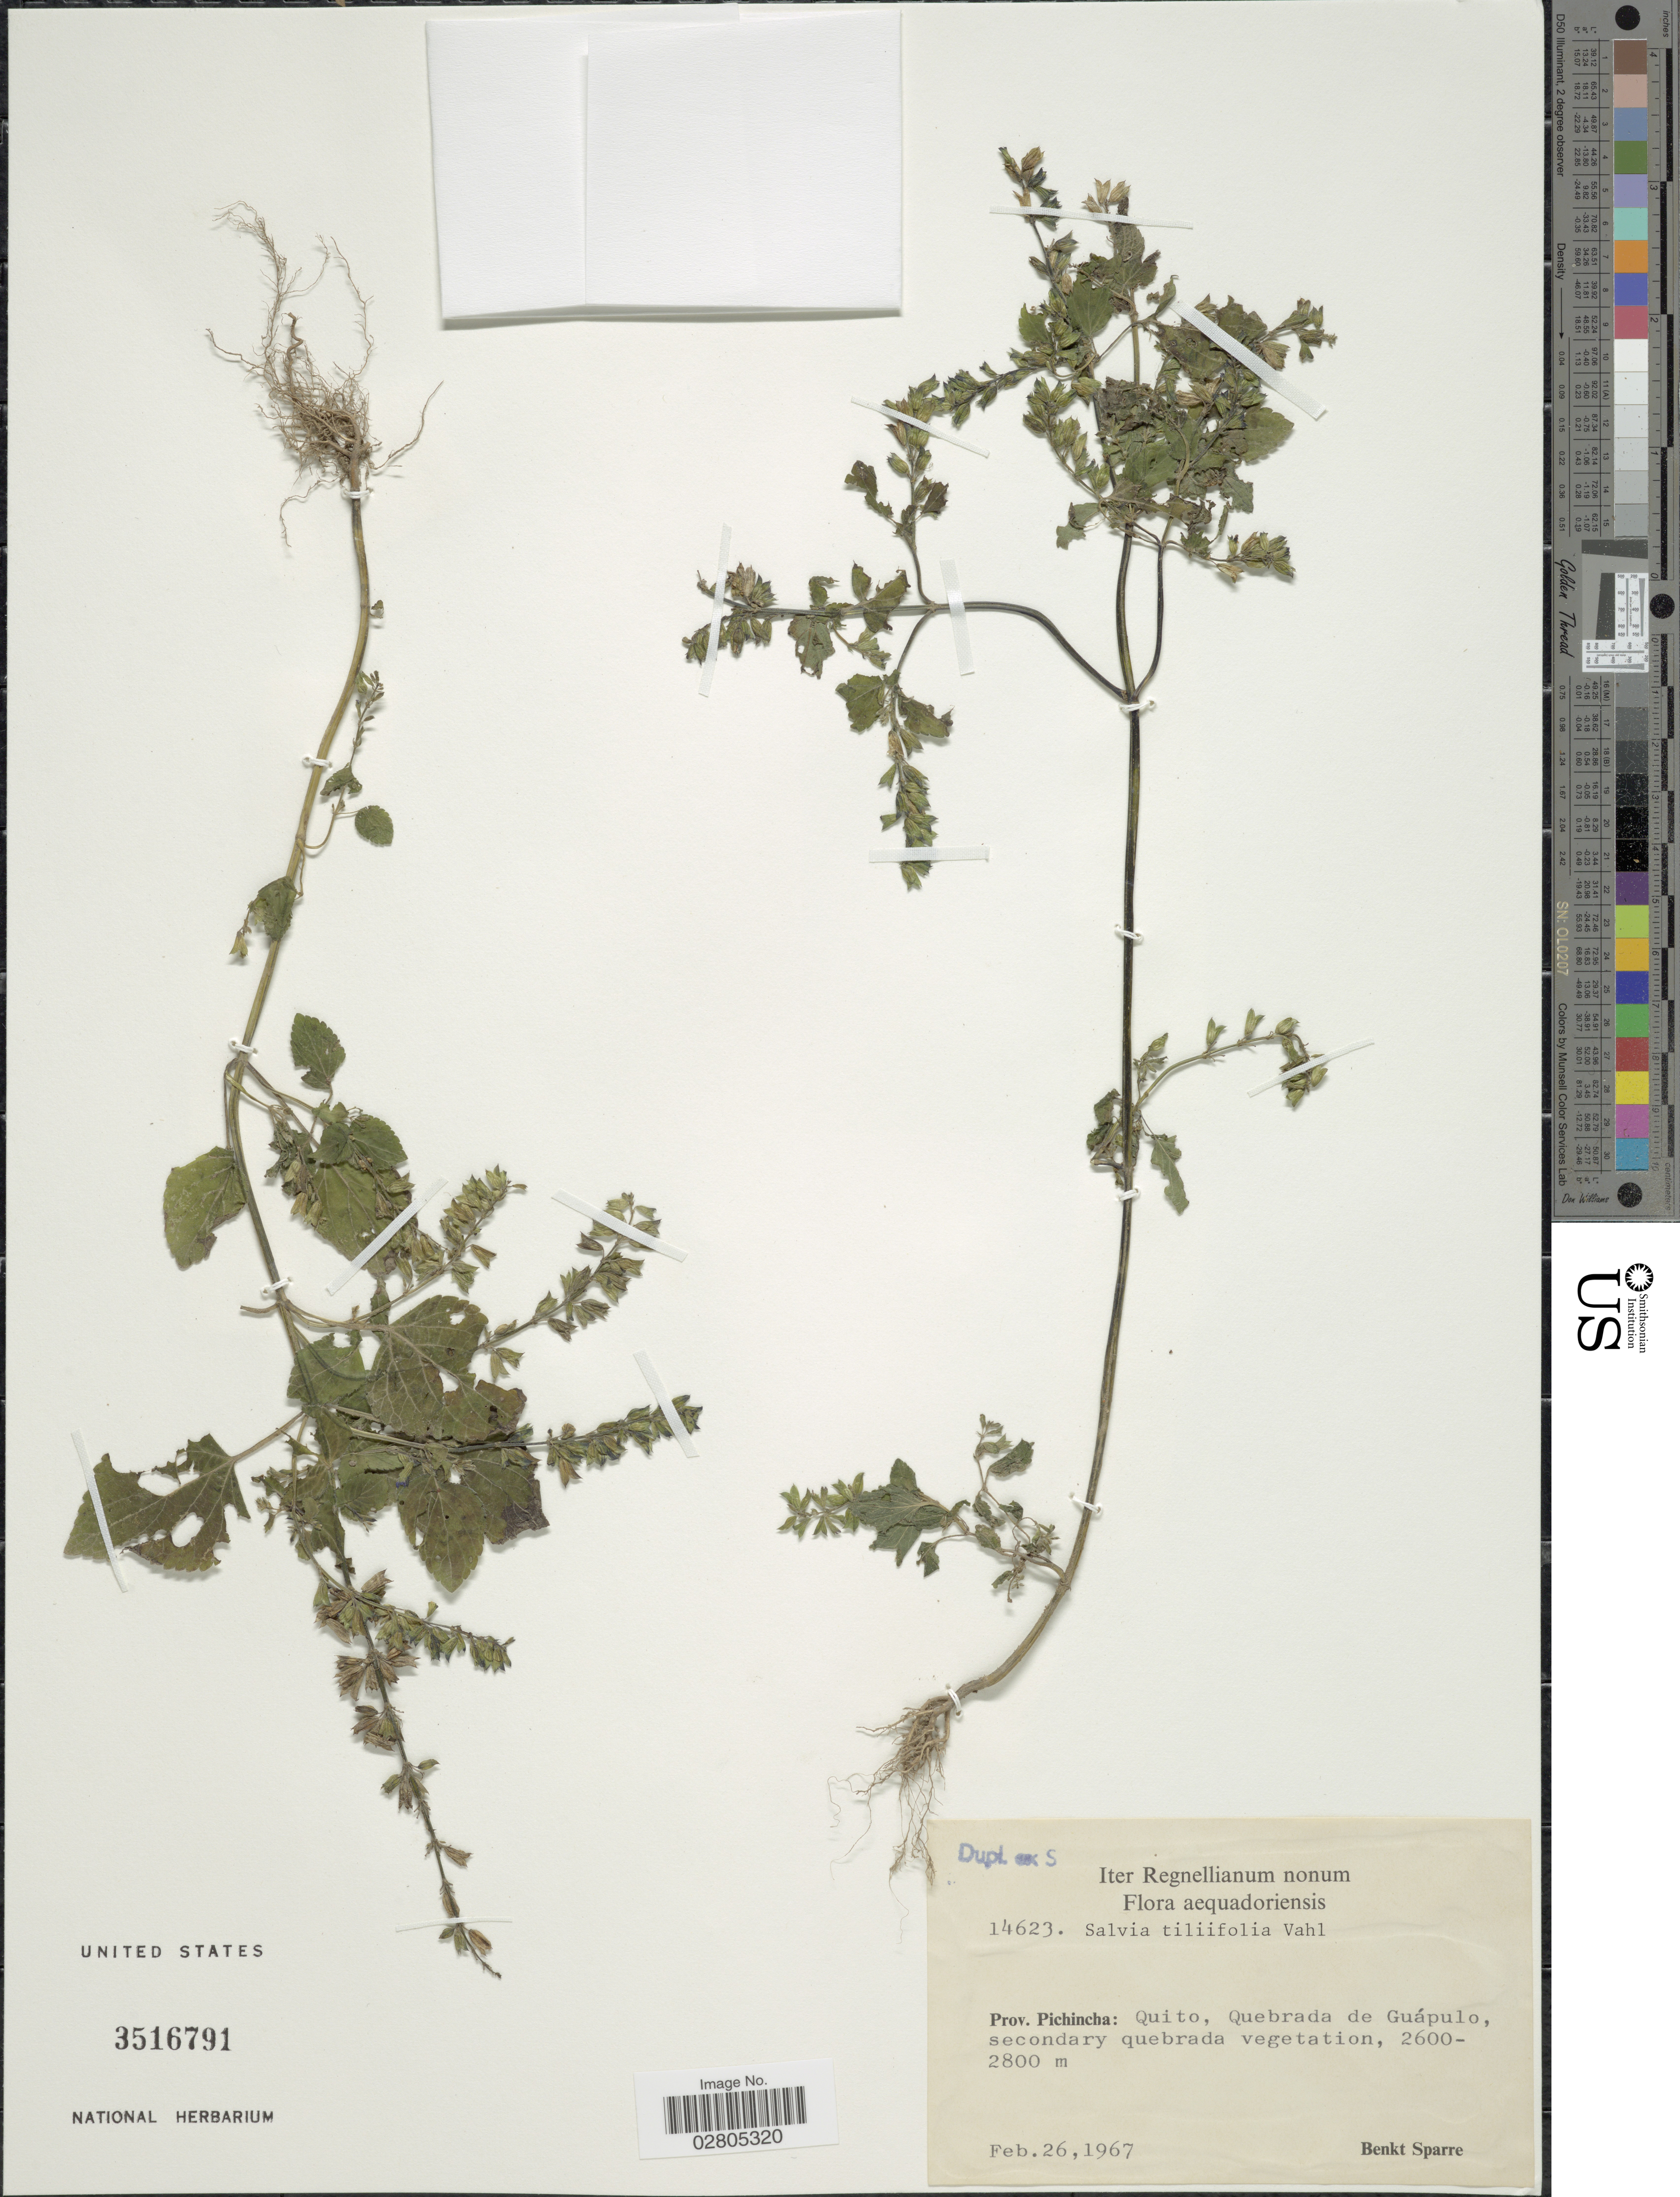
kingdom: Plantae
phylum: Tracheophyta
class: Magnoliopsida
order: Lamiales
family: Lamiaceae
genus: Salvia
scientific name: Salvia tiliifolia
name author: Vahl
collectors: B. Sparre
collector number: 14623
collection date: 1967-02-26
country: Ecuador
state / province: Pichincha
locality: Quito, Quebrada de Guápulo.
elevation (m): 2600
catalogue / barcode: US 3516791